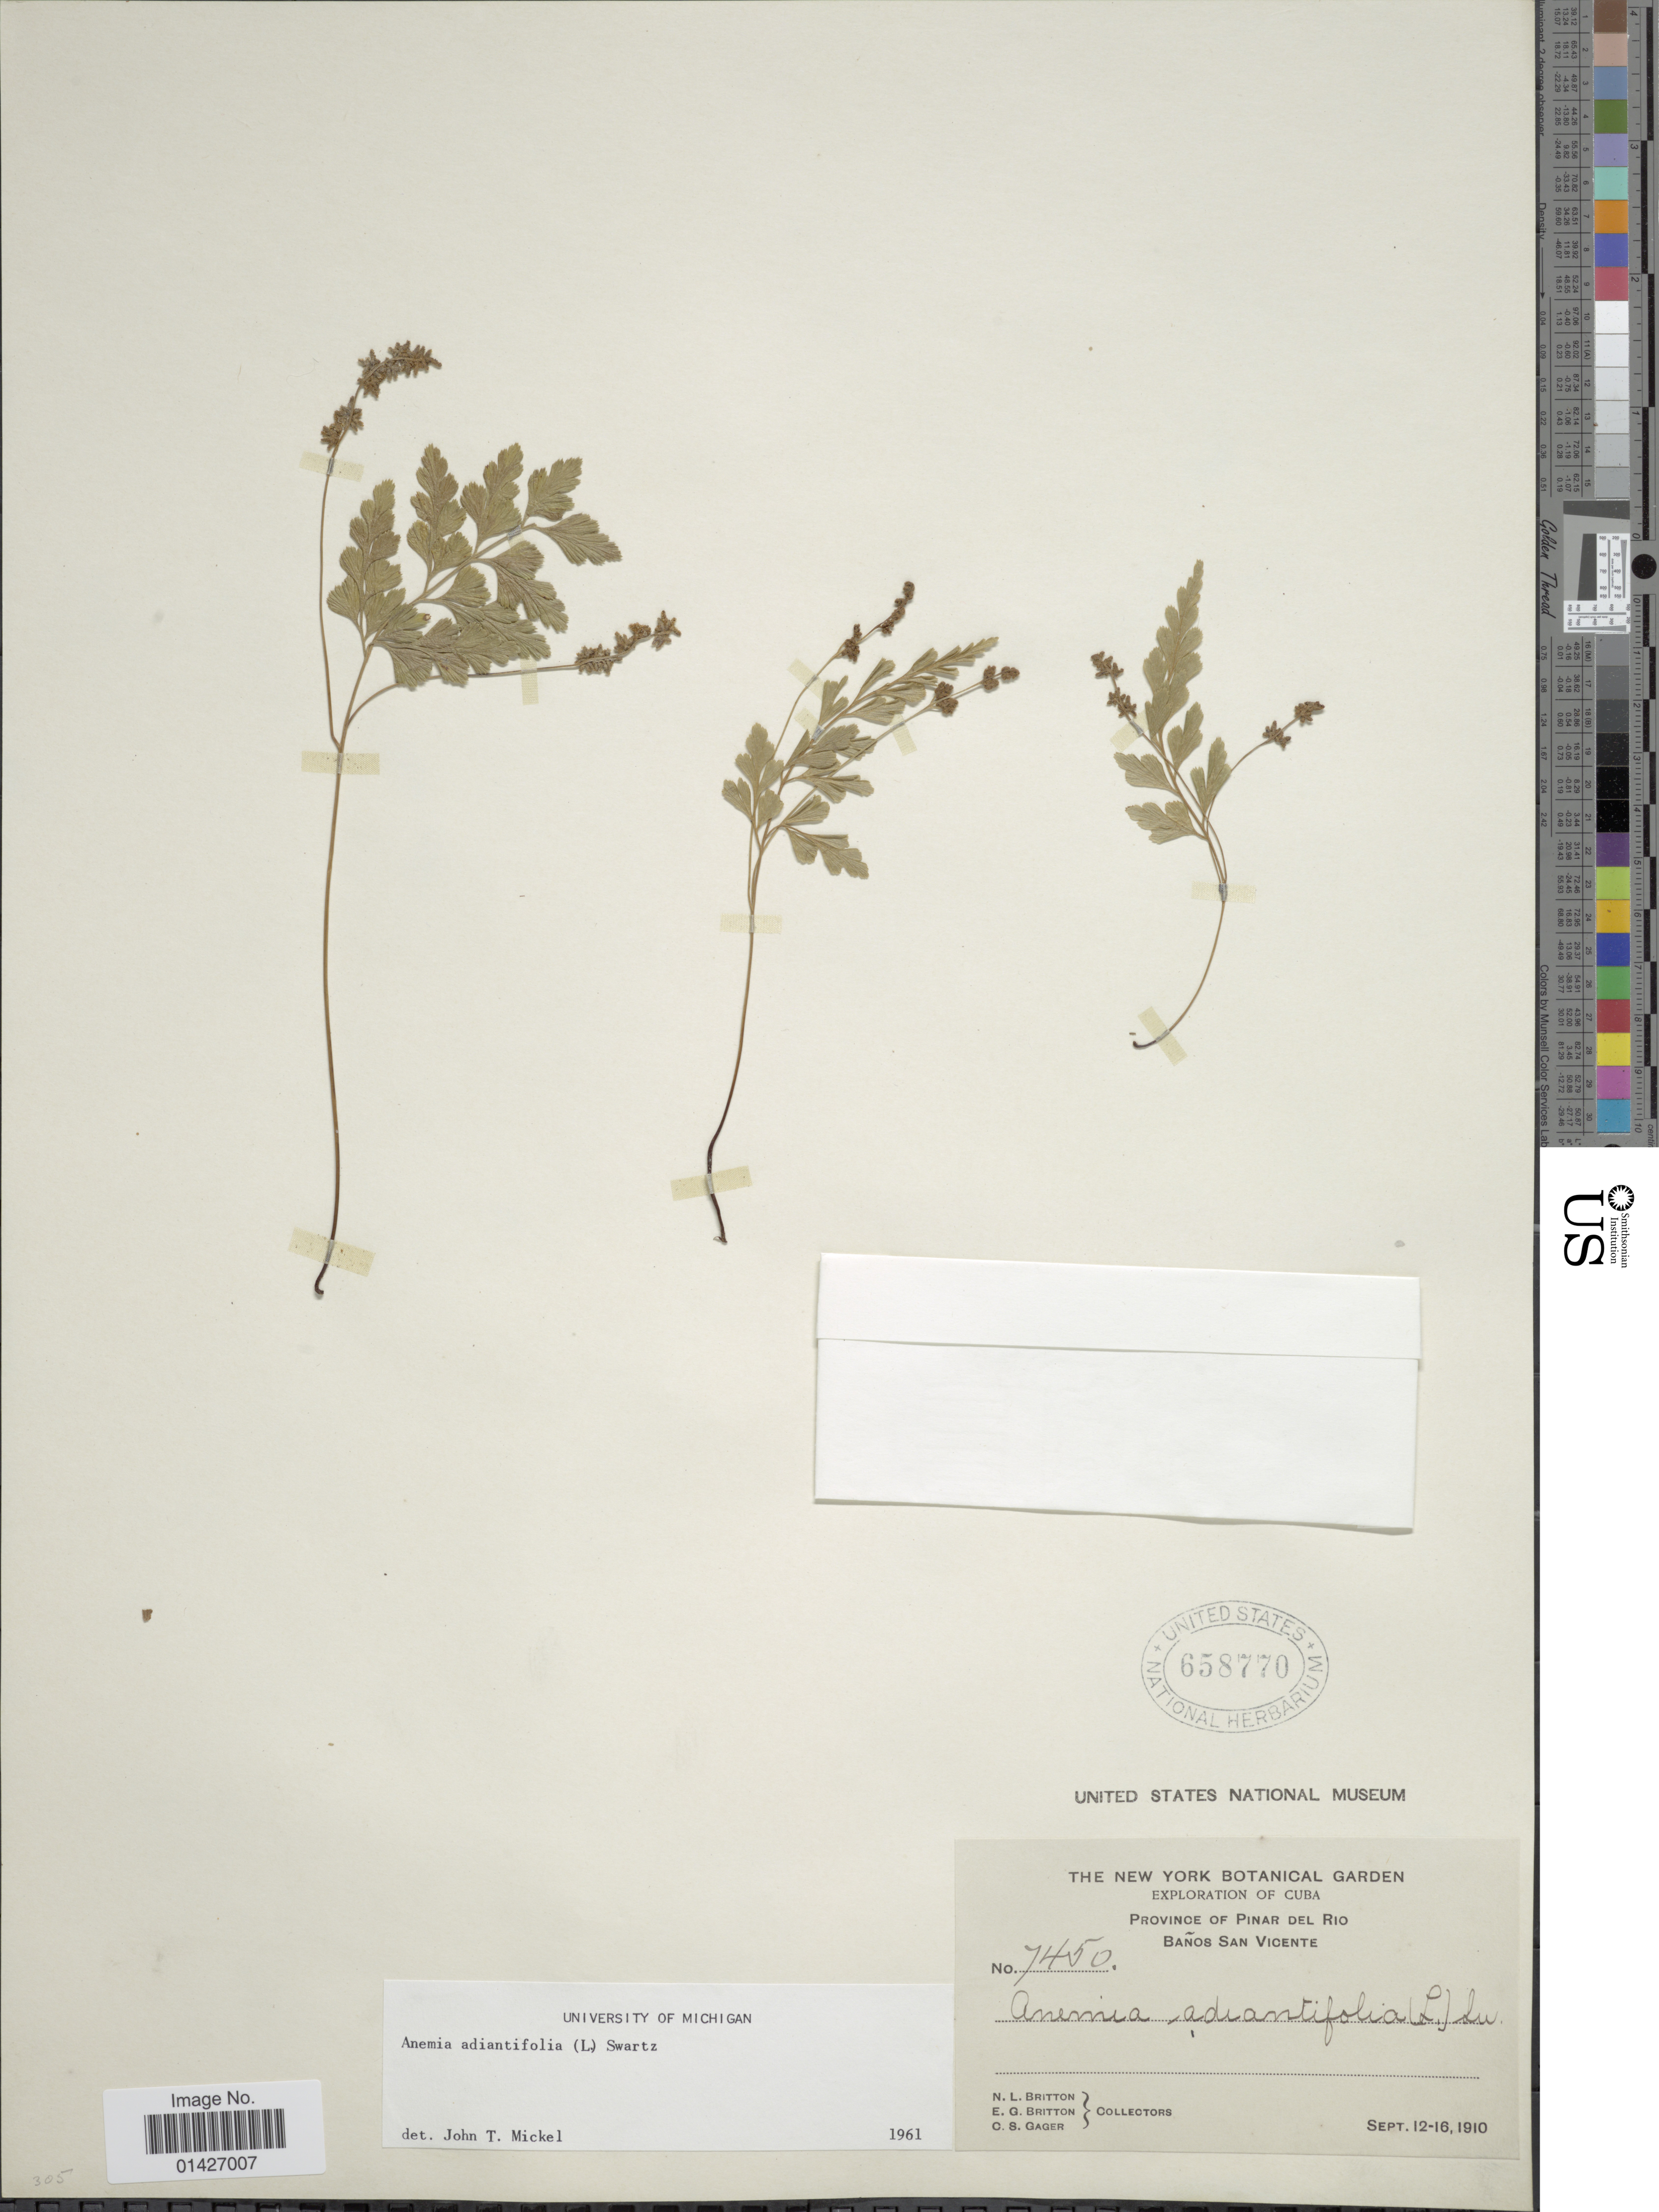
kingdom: Plantae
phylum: Tracheophyta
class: Polypodiopsida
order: Schizaeales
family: Anemiaceae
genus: Anemia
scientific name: Anemia adiantifolia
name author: (L.) Sw.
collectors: N. Britton, E. G. Britton & C. Gager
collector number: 7450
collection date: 1910-09-12/1910-09-16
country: Cuba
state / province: Pinar del Río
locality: Province of Pinas del Rio. Baños San Vicente.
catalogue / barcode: US 658770